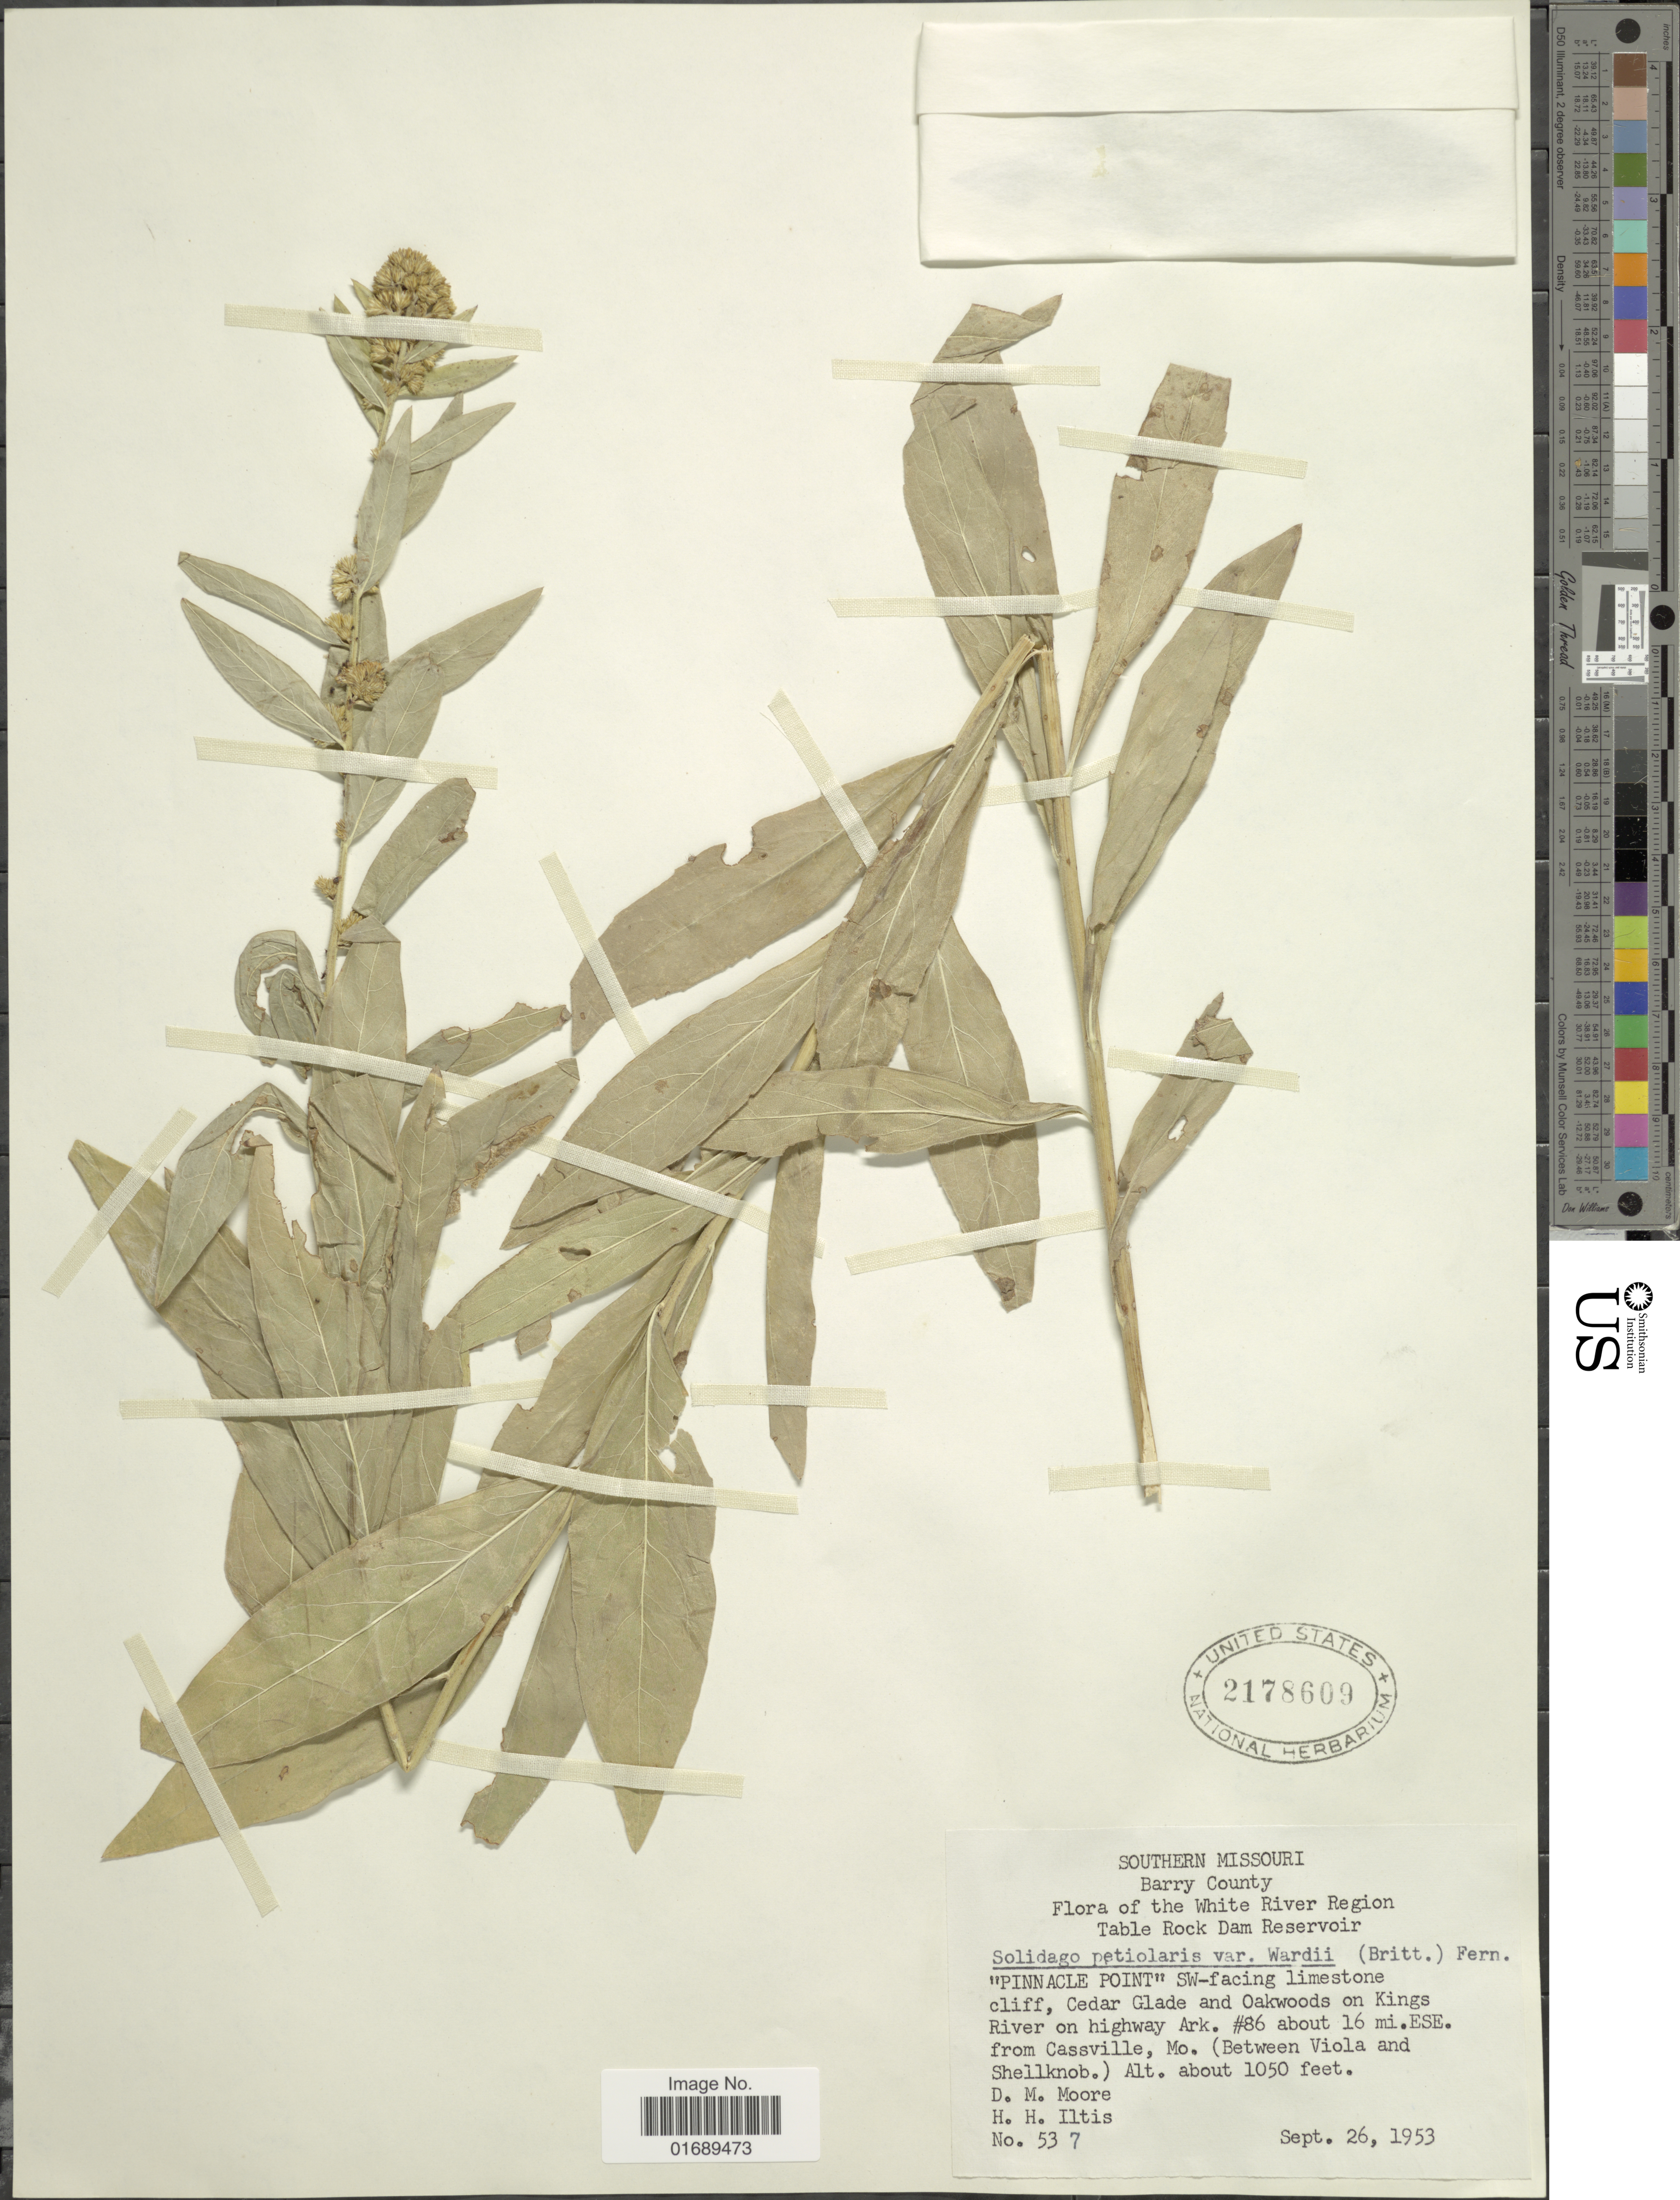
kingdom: Plantae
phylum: Tracheophyta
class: Magnoliopsida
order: Asterales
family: Asteraceae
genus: Solidago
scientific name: Solidago petiolaris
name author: Aiton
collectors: D. Moore & H. H. Iltis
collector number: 537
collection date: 1953-09-26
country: United States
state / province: Missouri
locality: Southern Missouri, Barry County, the White River Region, Table Rock Dam Reservoir, 'Pinnacle Point' SW-facing limestone cliff, Cedar Glade and Oakwoods on Kings River on highway Ark. #86 about 16 mi. ESE from Cassville, Mo. (Between Viola and Shellknob)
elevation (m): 320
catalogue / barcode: US 2178609